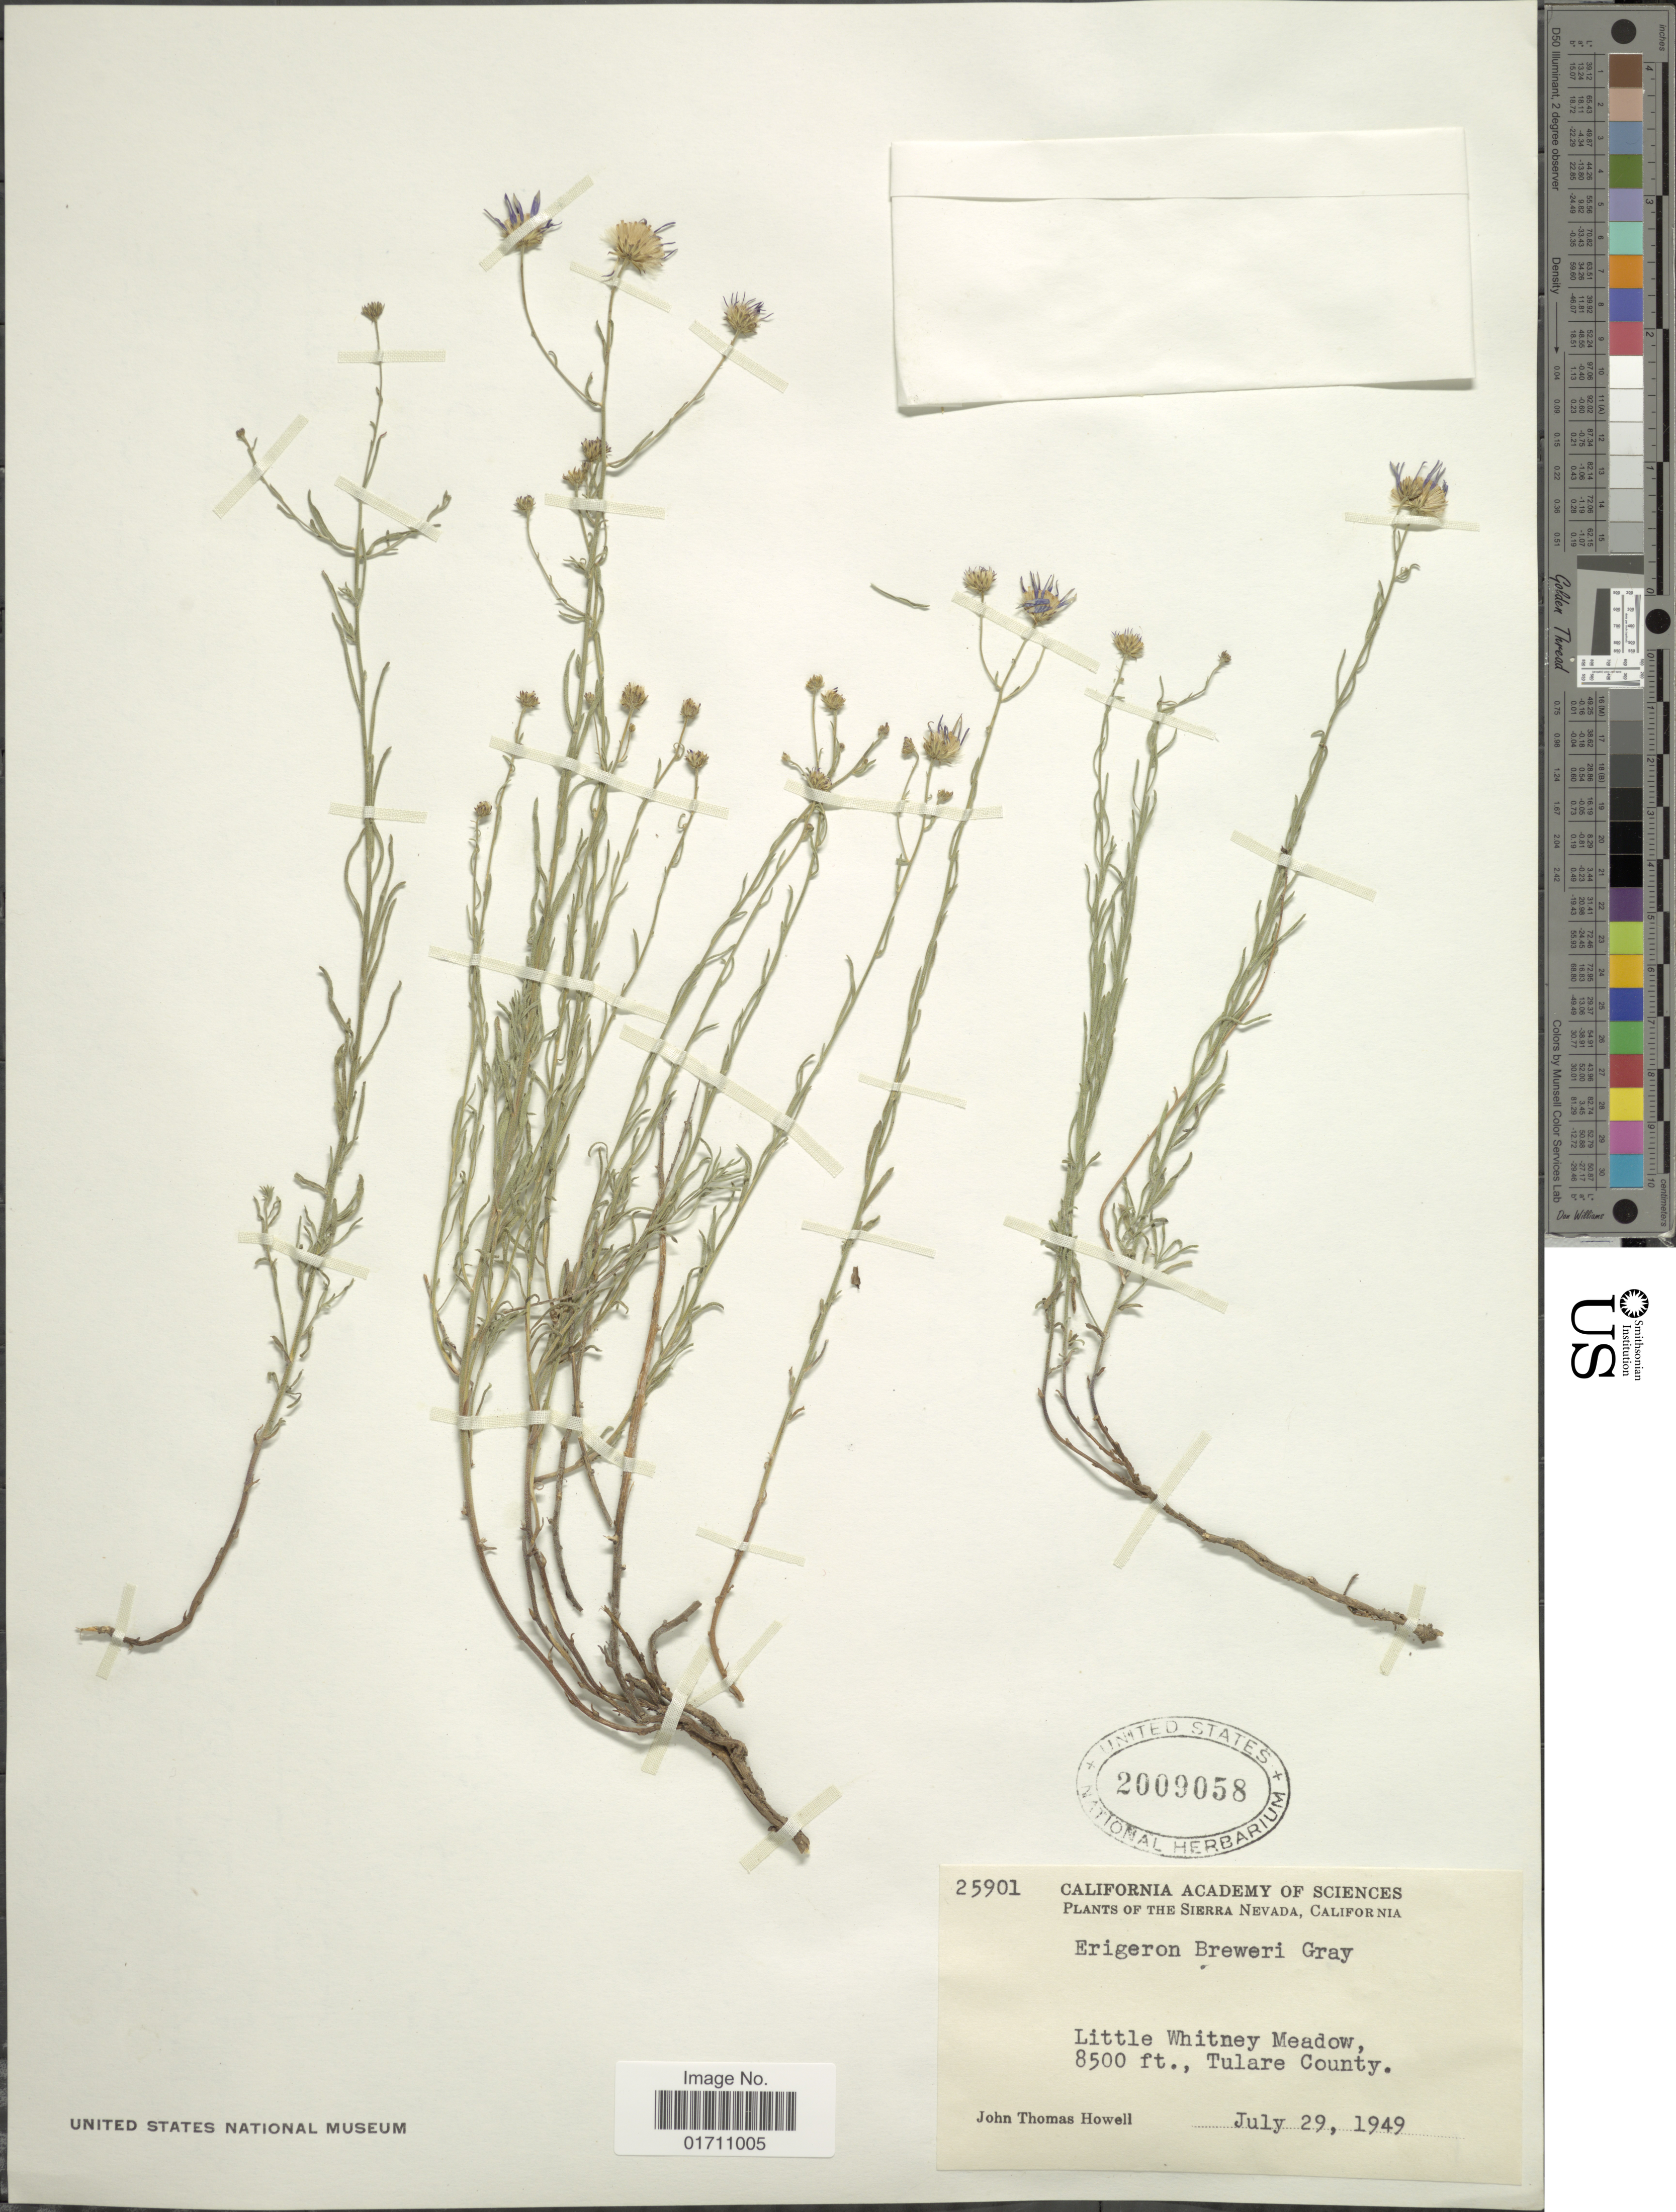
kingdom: Plantae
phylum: Tracheophyta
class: Magnoliopsida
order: Asterales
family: Asteraceae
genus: Erigeron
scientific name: Erigeron breweri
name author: A. Gray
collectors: J. T. Howell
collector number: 25901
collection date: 1949-07-29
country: United States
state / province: California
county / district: Tulare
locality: The Sierra Nevada, Little Whitney Meadow., Tulare County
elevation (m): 2591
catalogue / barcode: US 2009058